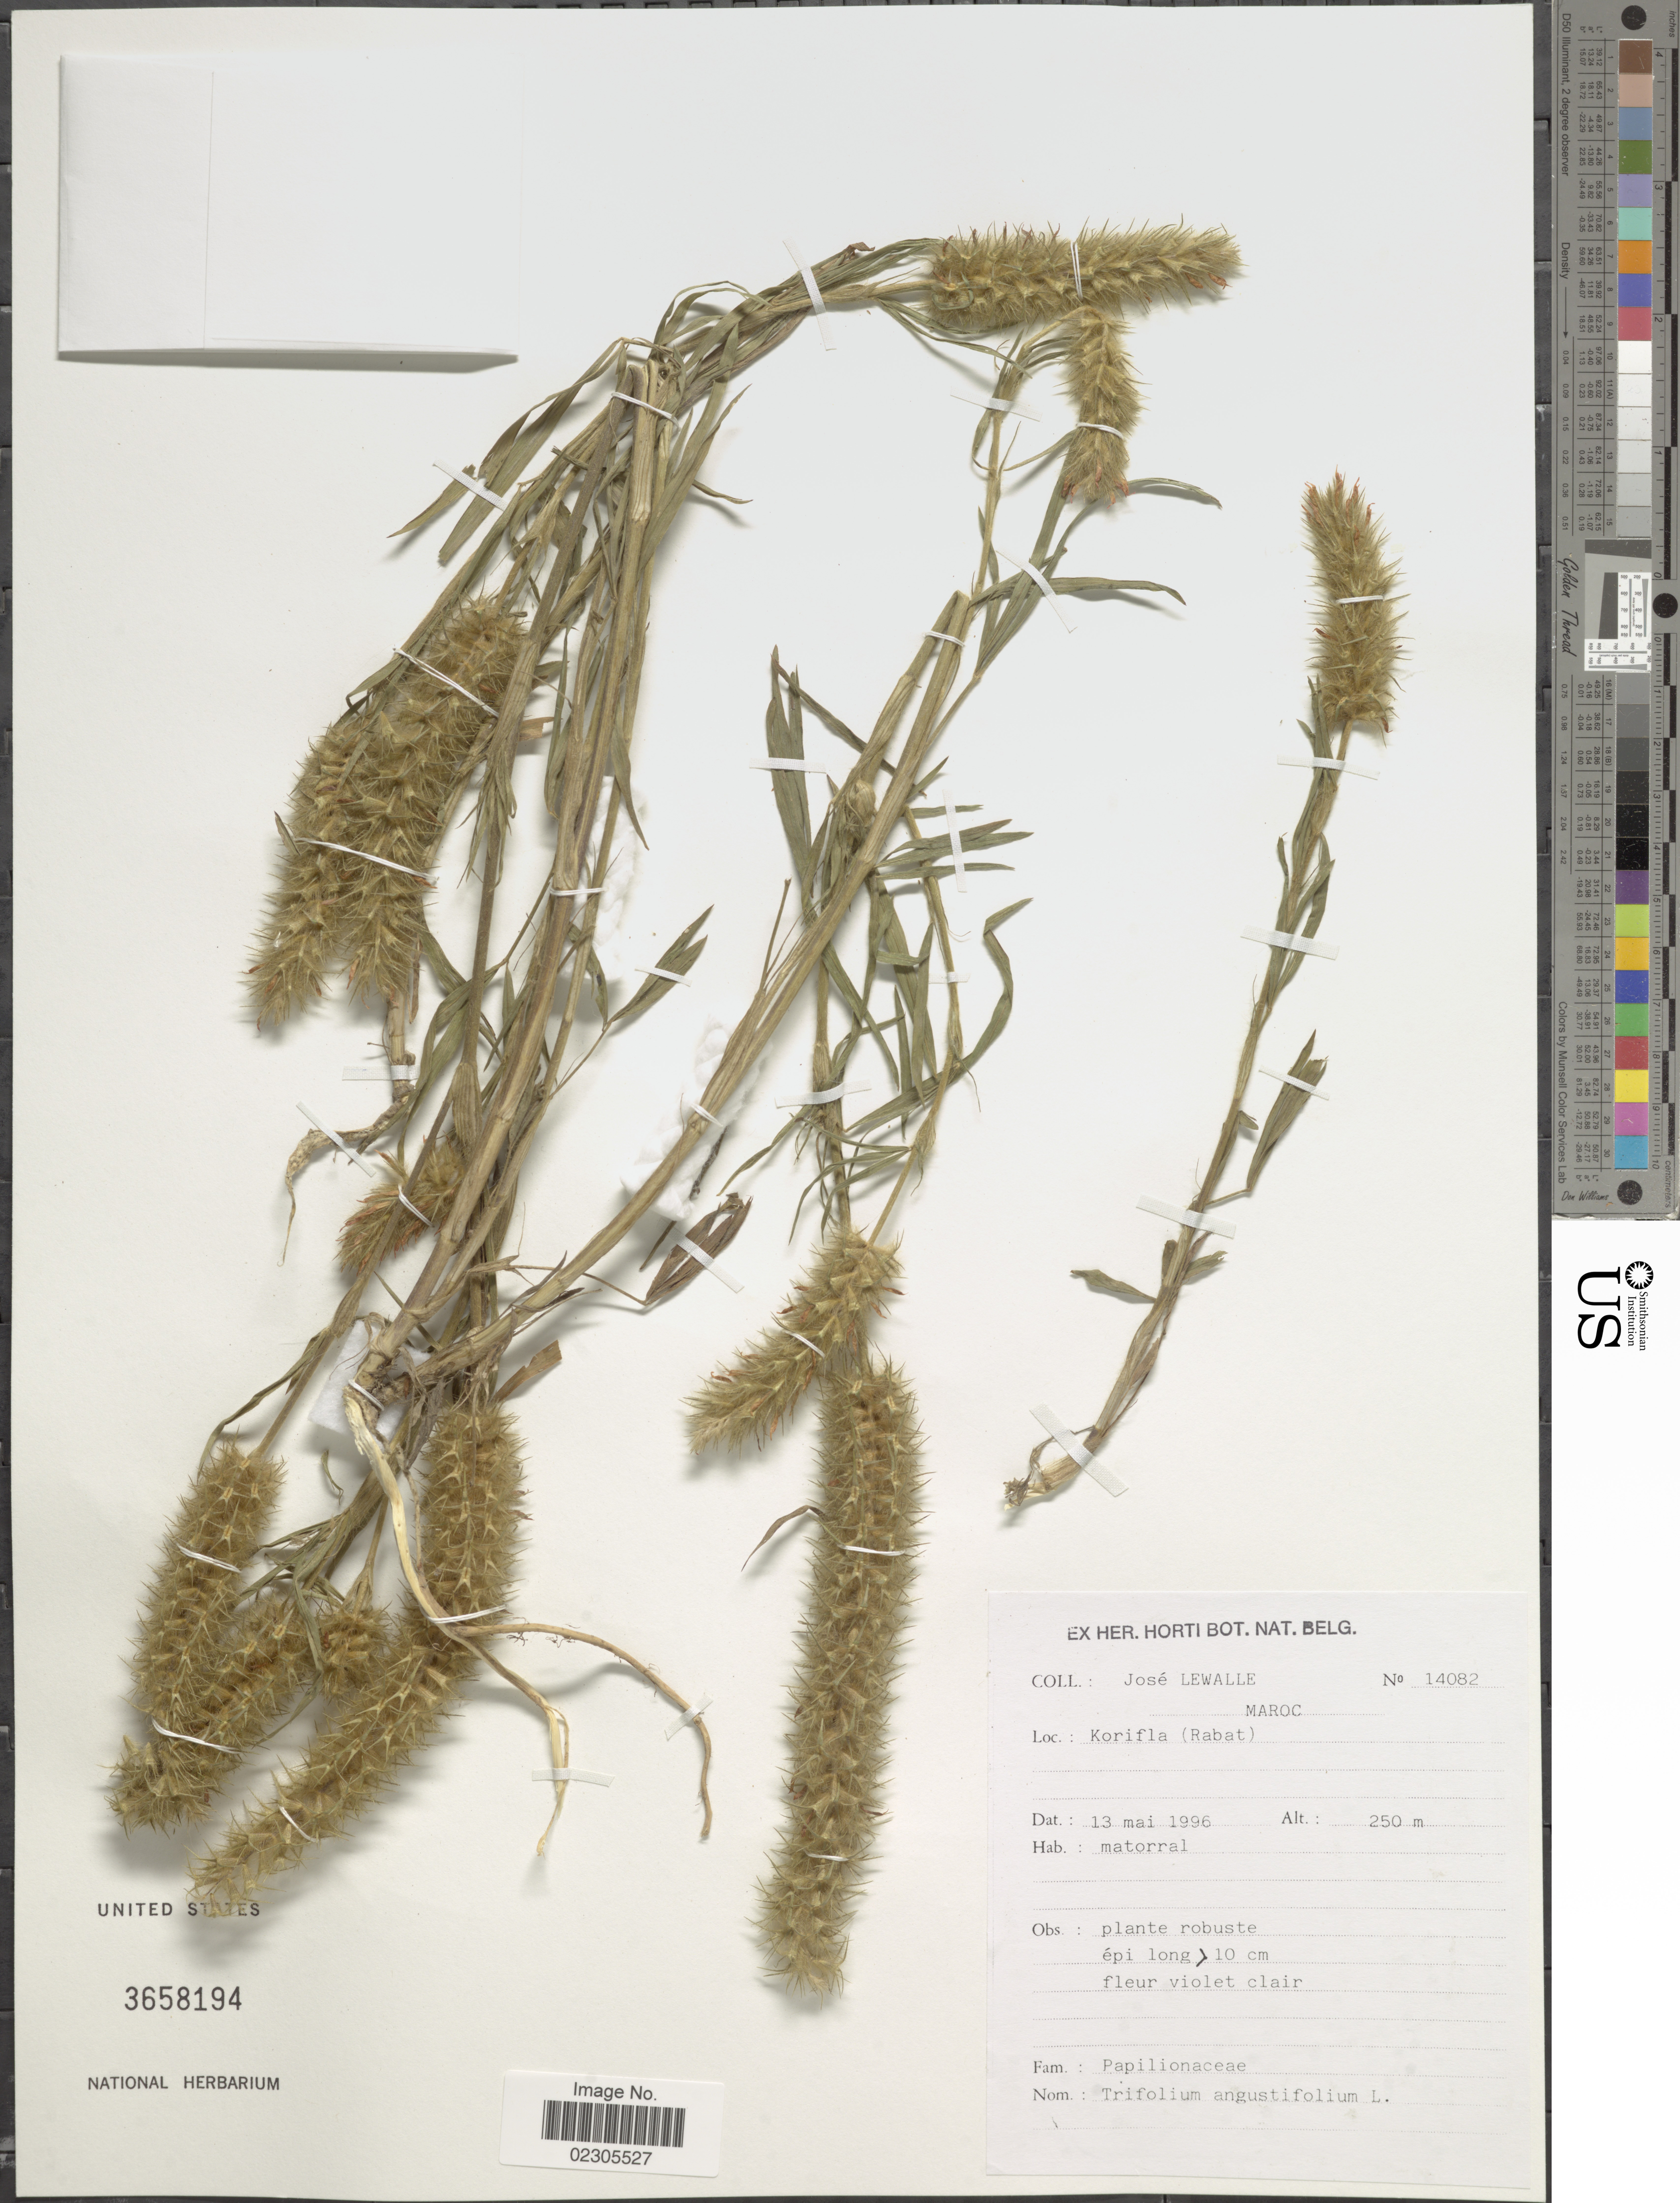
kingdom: Plantae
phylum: Tracheophyta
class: Magnoliopsida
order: Fabales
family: Fabaceae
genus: Trifolium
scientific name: Trifolium angustifolium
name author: L.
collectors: J. Lewalle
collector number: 14082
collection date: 1996-05-13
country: Morocco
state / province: Rabat-Salé-Zemmour-Zaër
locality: Korifla (Rabat)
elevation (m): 250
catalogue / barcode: US 3658194